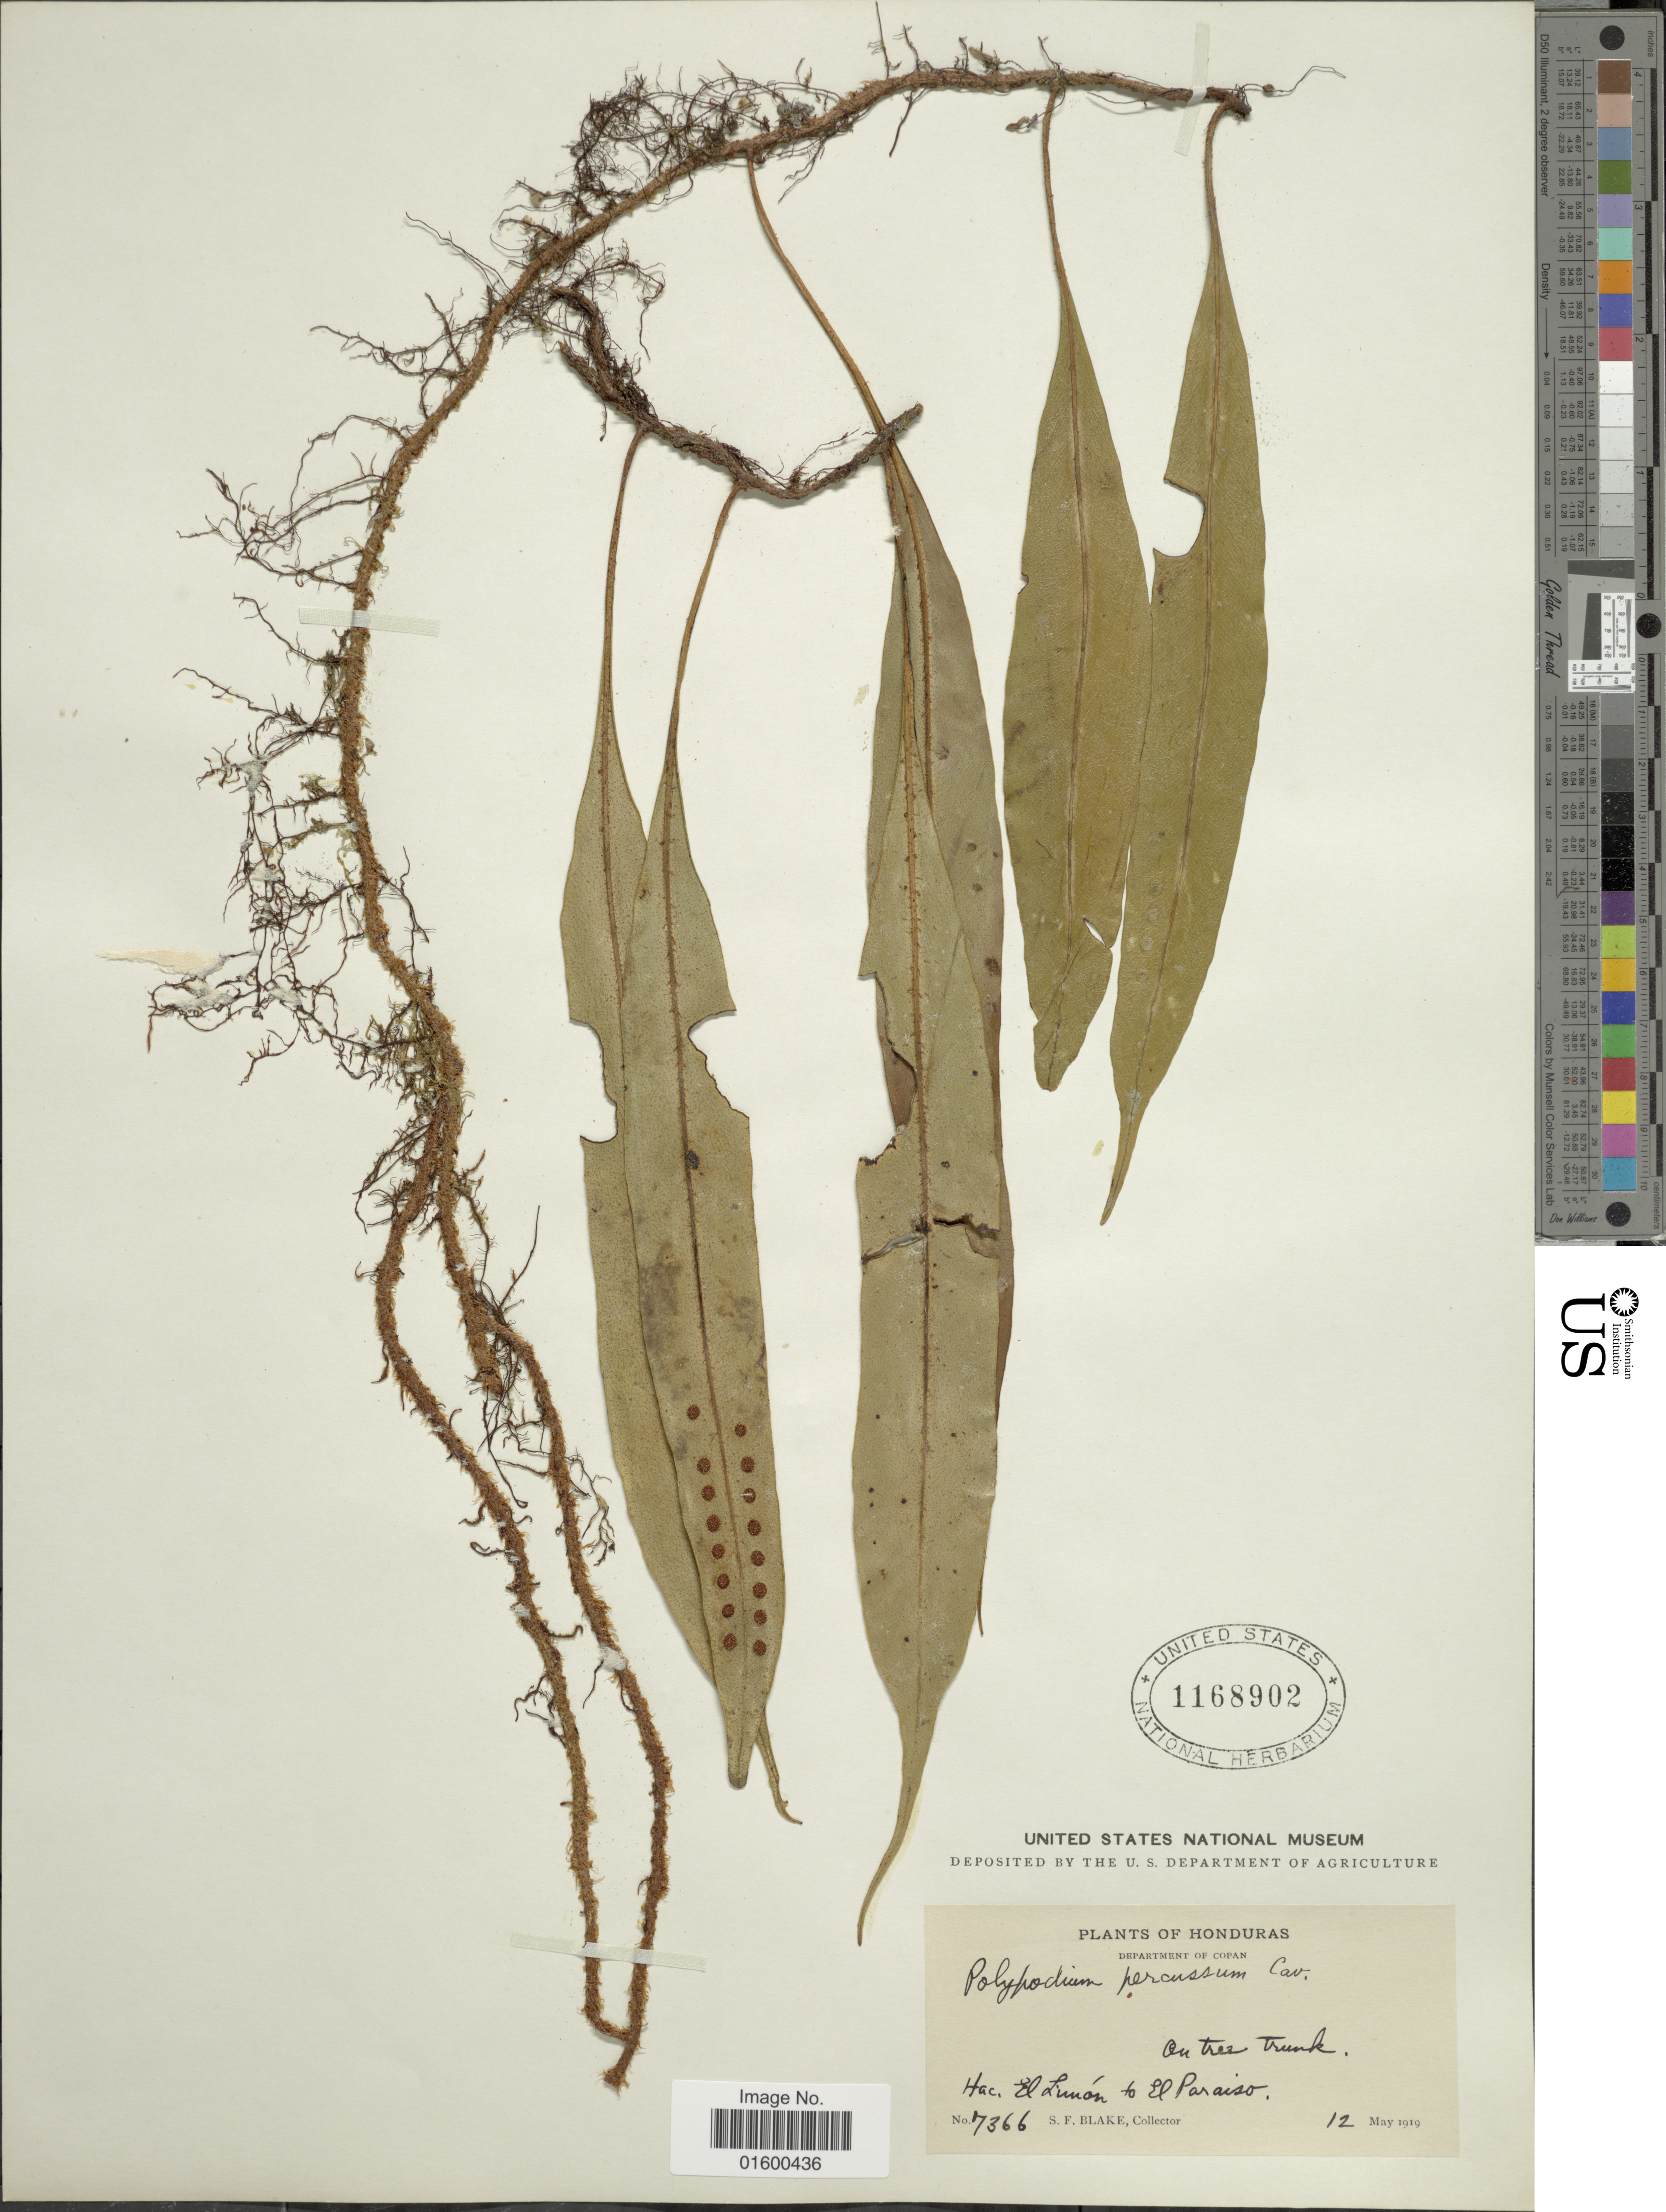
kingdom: Plantae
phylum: Tracheophyta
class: Polypodiopsida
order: Polypodiales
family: Polypodiaceae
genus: Microgramma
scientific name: Microgramma percussa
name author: (Cav.) de la Sota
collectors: S. Blake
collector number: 7366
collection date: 1919-05-12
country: Honduras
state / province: Copán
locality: Department of Limon, El Limon to El Paraiso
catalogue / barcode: US 1168902